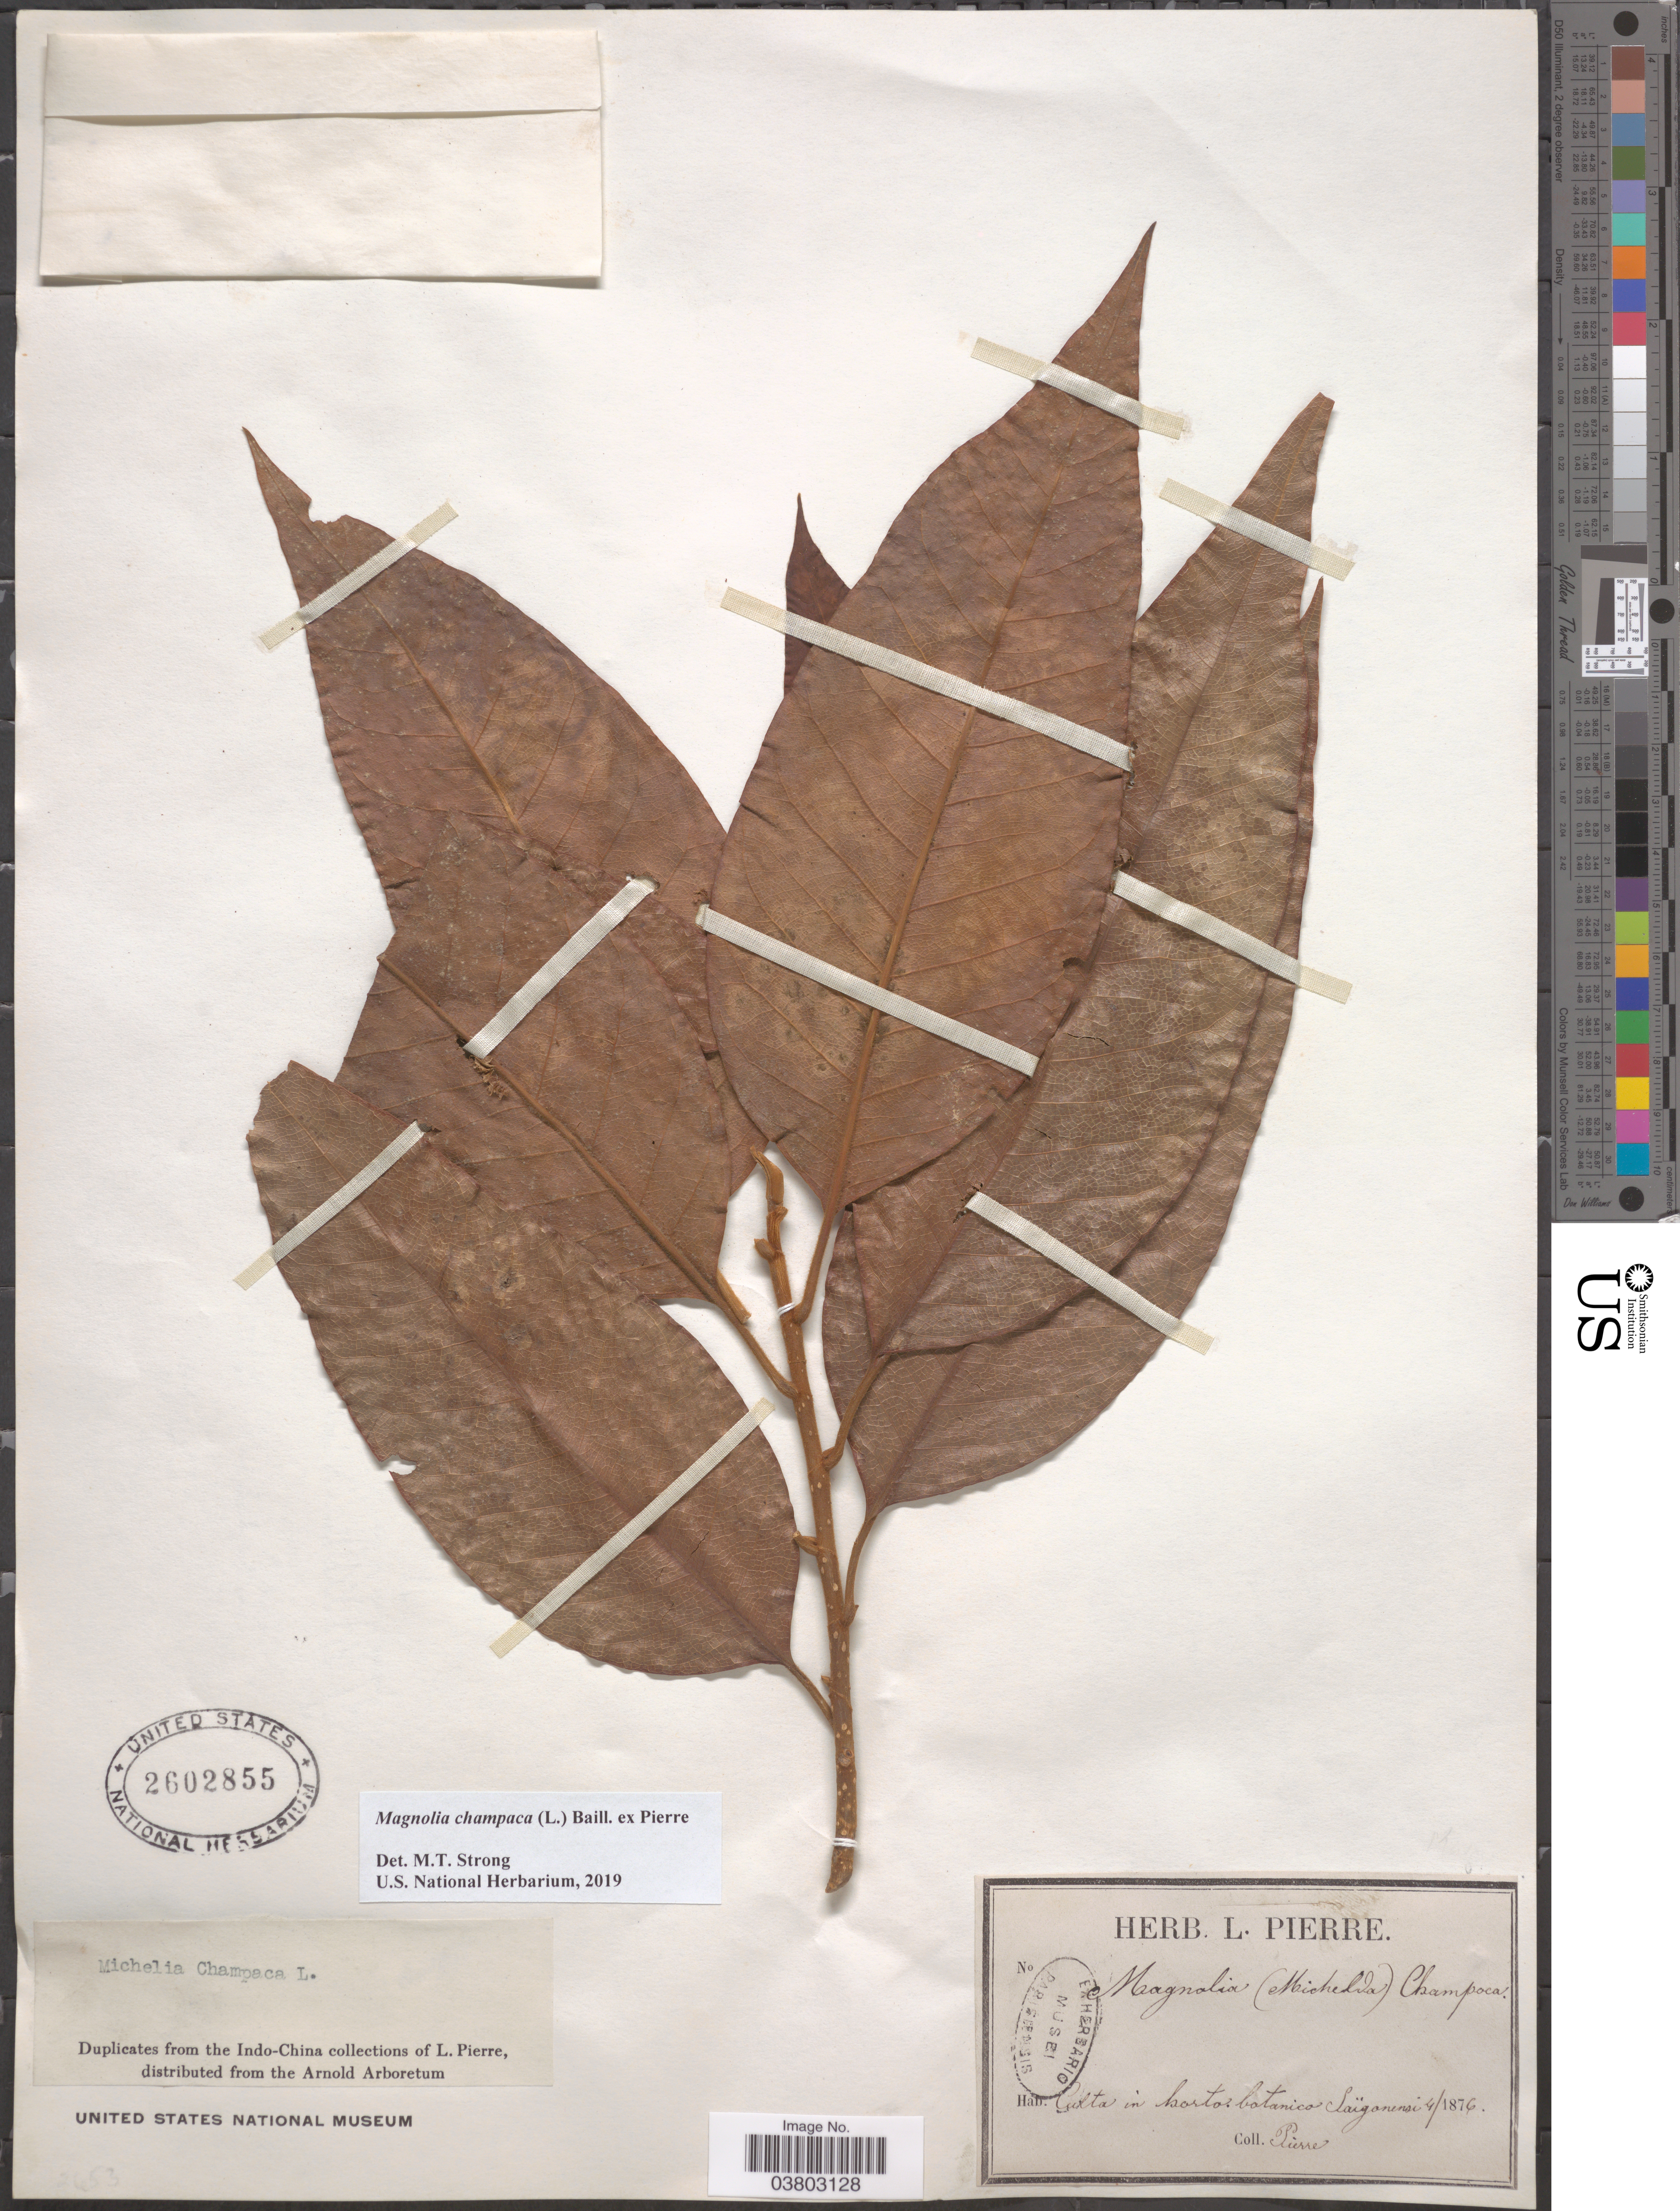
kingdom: Plantae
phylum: Tracheophyta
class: Magnoliopsida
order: Magnoliales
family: Magnoliaceae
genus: Magnolia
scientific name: Magnolia champaca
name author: (L.) Baill. ex Pierre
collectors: L. Pierre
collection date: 1876-04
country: Vietnam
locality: In horto botanico Saïgonensi.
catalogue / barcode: US 2602855